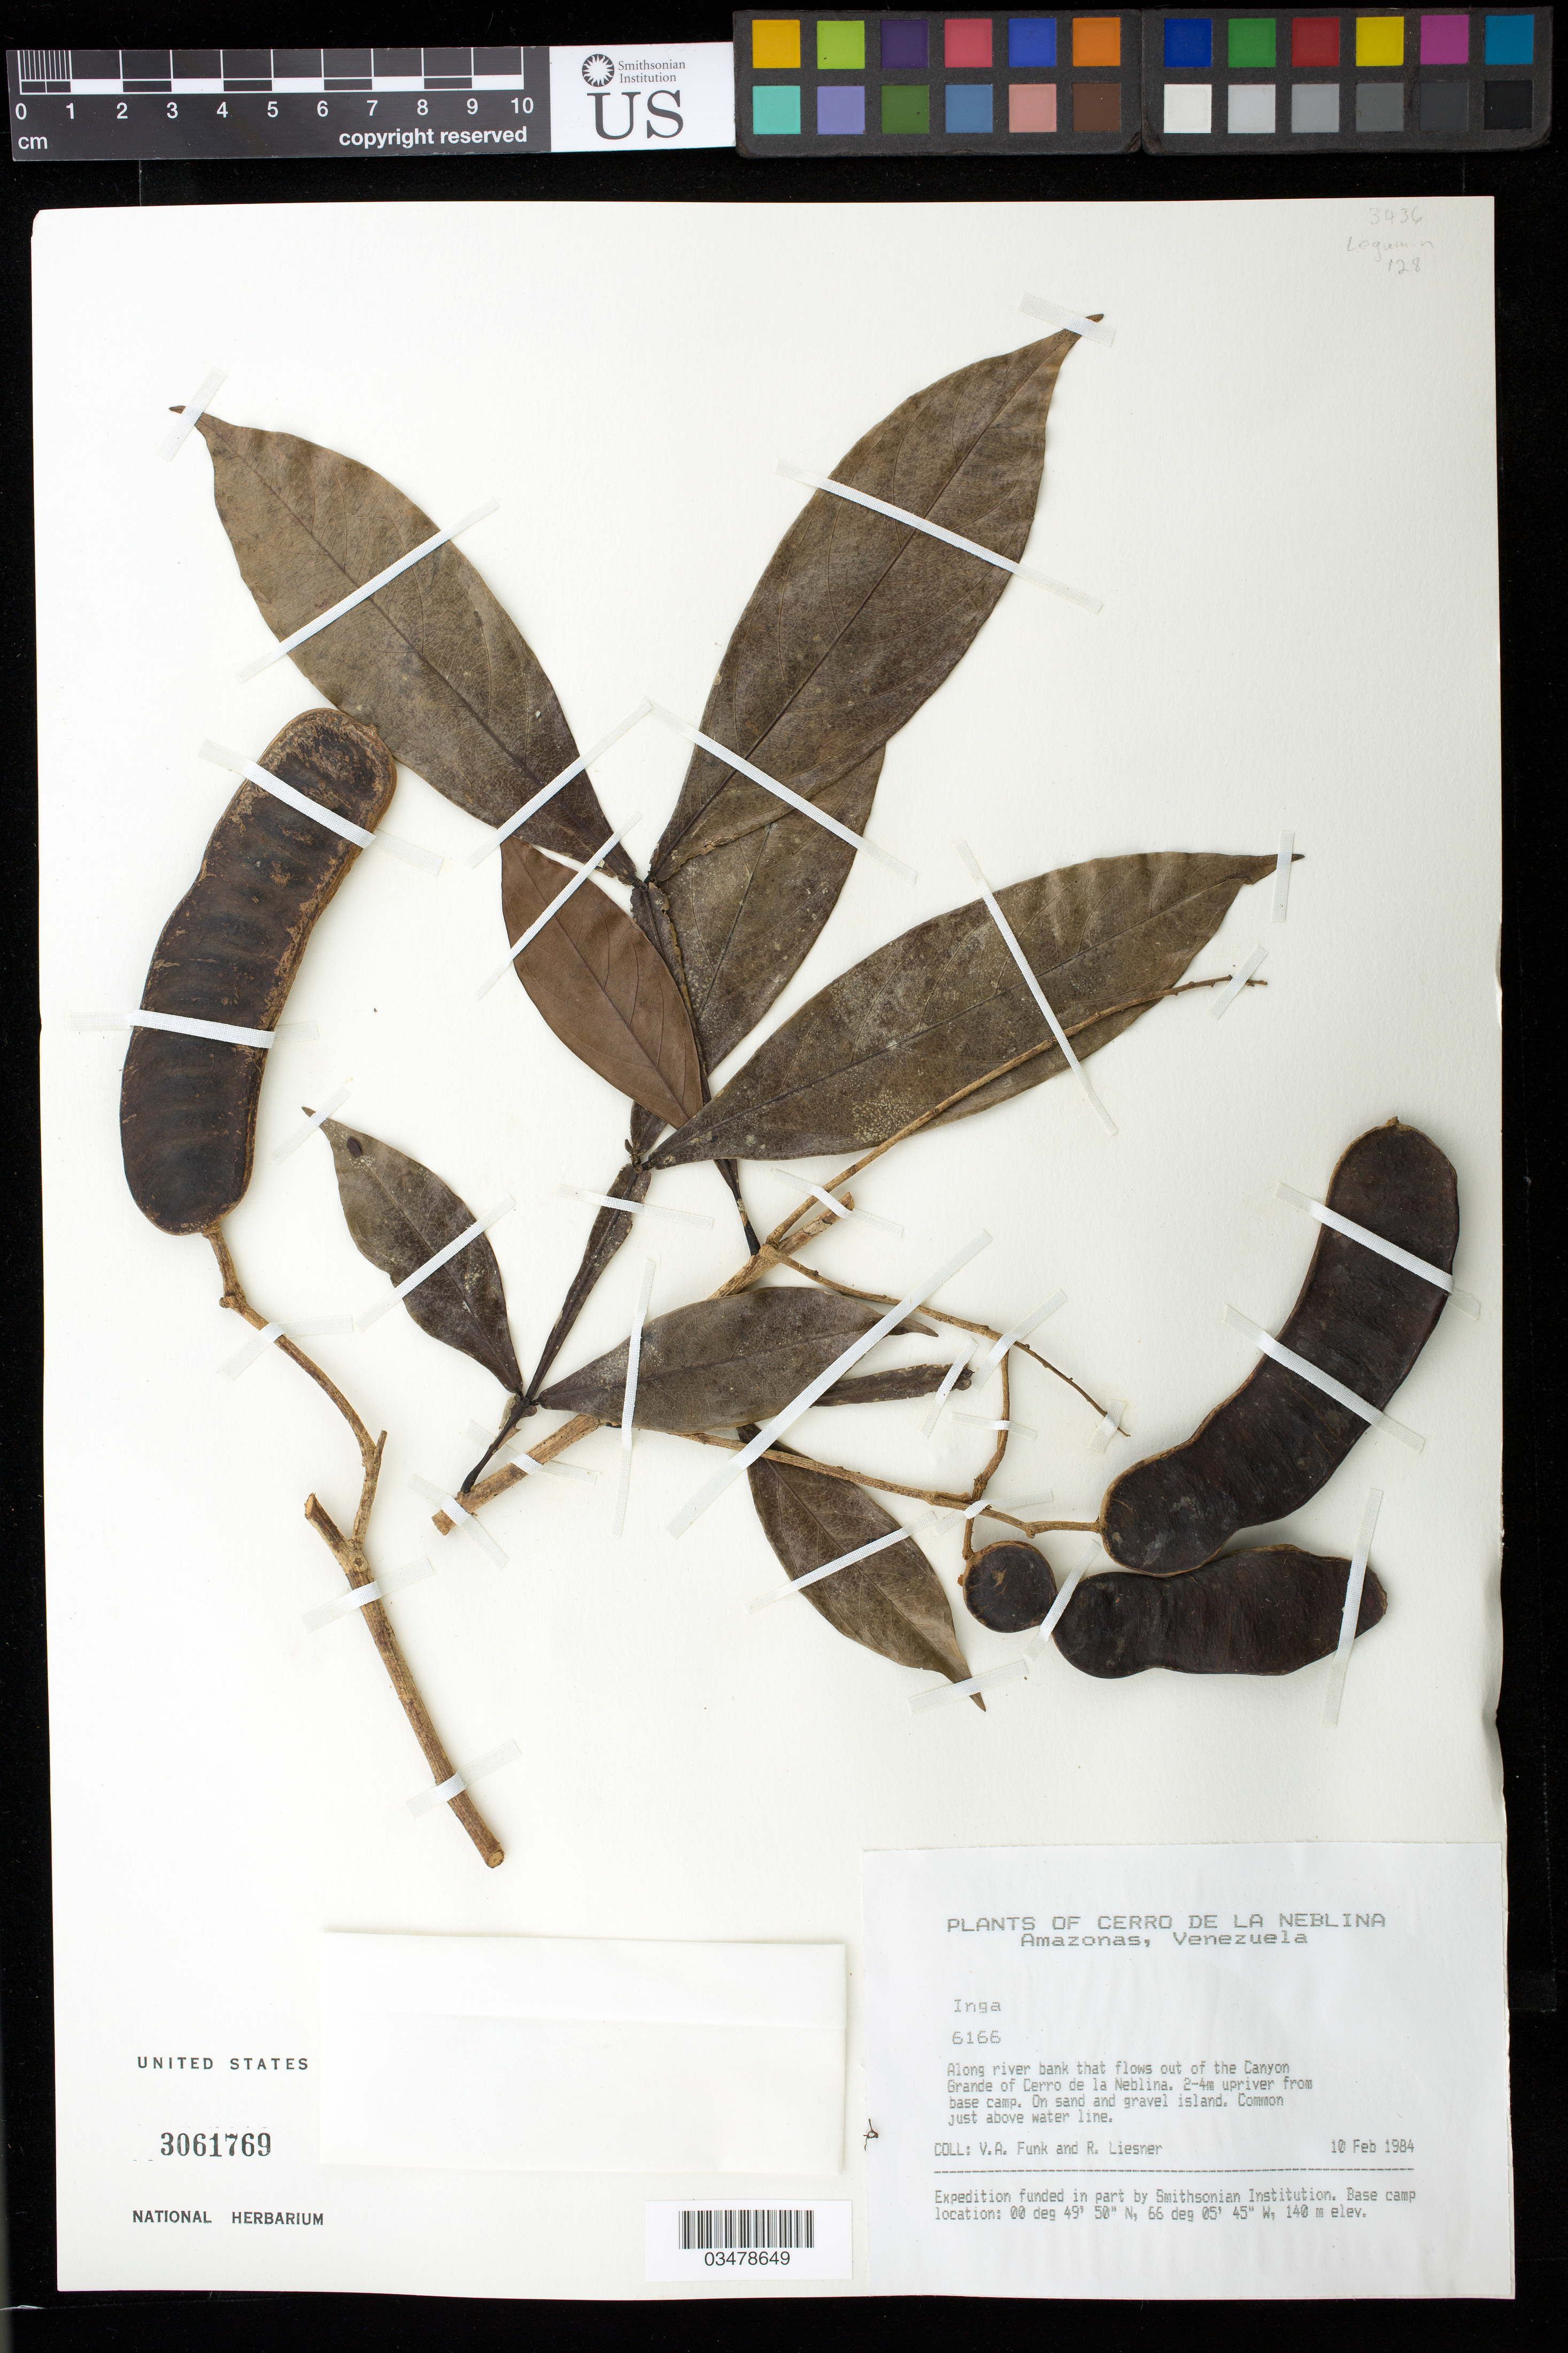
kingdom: Plantae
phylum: Tracheophyta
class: Magnoliopsida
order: Fabales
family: Fabaceae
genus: Inga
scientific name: Inga sp.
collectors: V. Funk & R. L. Liesner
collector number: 6166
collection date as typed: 10 Feb 1984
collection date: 1984-02-10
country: Venezuela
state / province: Amazonas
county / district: Río Negro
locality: Canyon Grande, Cerro de la Neblina, 2-4 km upriver from base camp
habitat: On sand and gravel island; just above water line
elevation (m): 140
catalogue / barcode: US 3061769